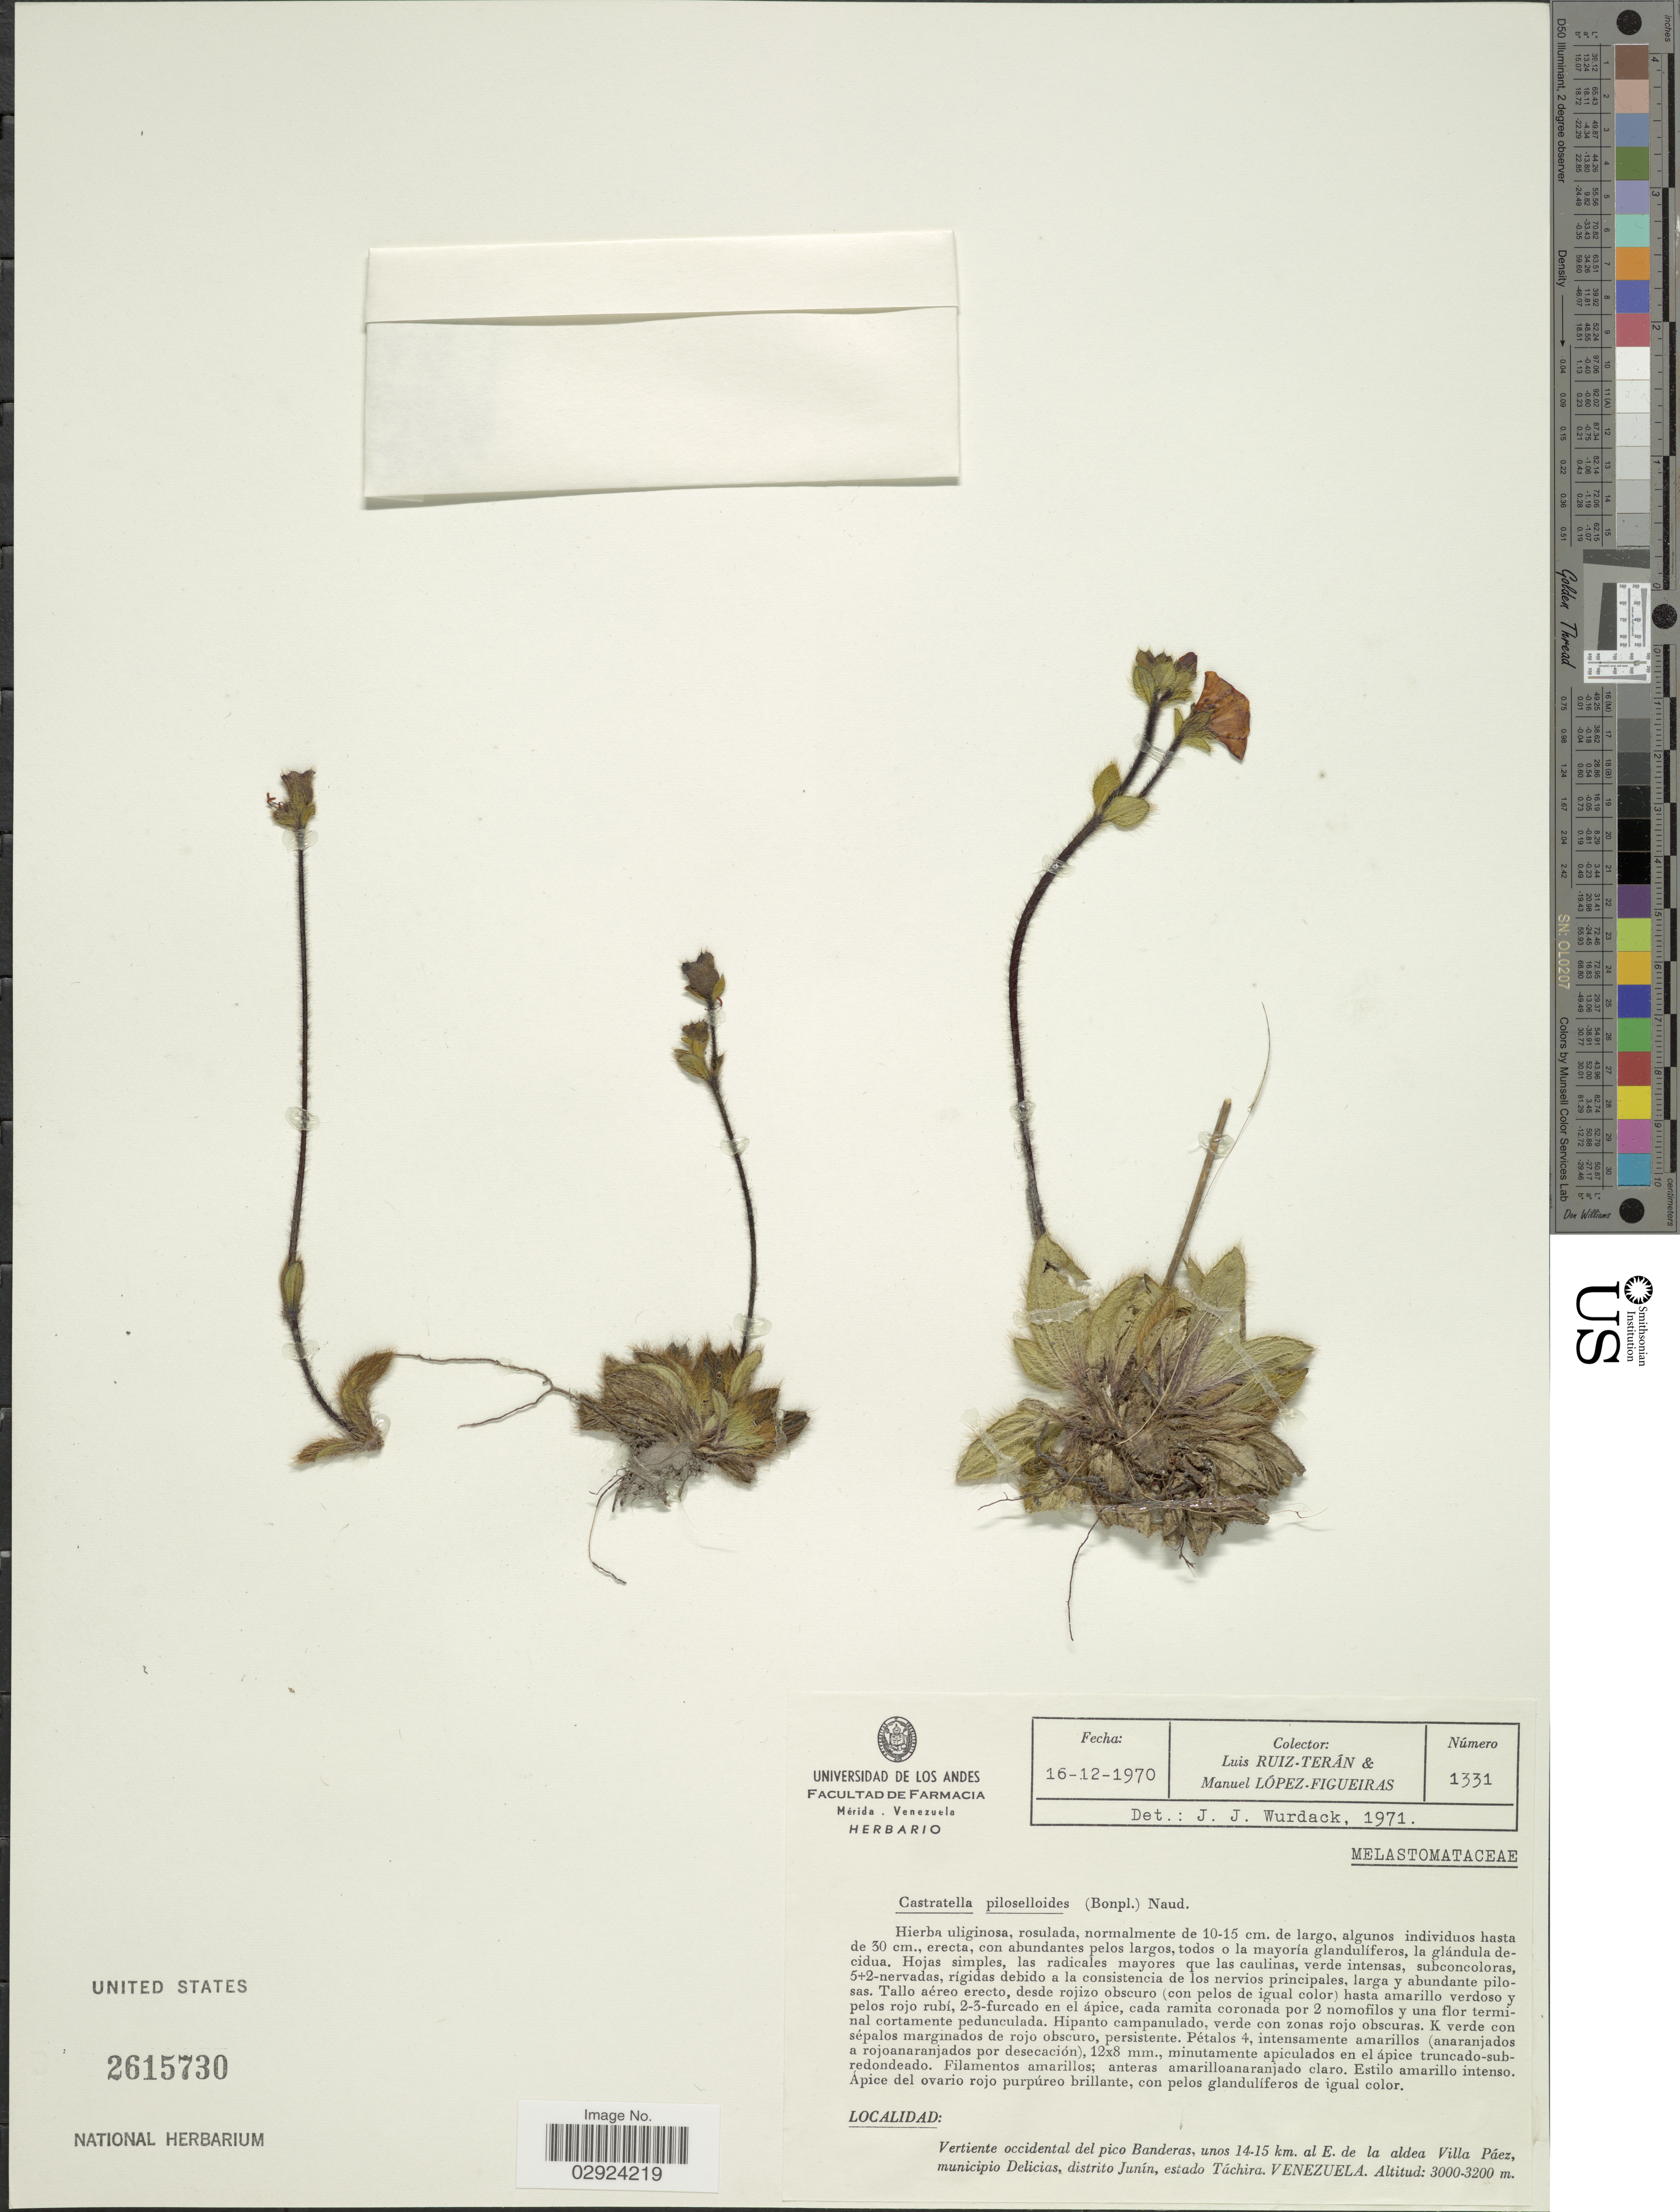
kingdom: Plantae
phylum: Tracheophyta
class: Magnoliopsida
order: Myrtales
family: Melastomataceae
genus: Castratella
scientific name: Castratella piloselloides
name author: (Bonpl.) Naudin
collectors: L. Teran & M. López Figueiras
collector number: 1331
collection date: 1970-12-16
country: Venezuela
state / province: Tachira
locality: Vertiente occidental del pico Banderos, unos 14-15 km. al E. de la aldea Villa Páez, municipio Delicias, distrito Junín, estado Táchira.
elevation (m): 3000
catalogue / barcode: US 2615730